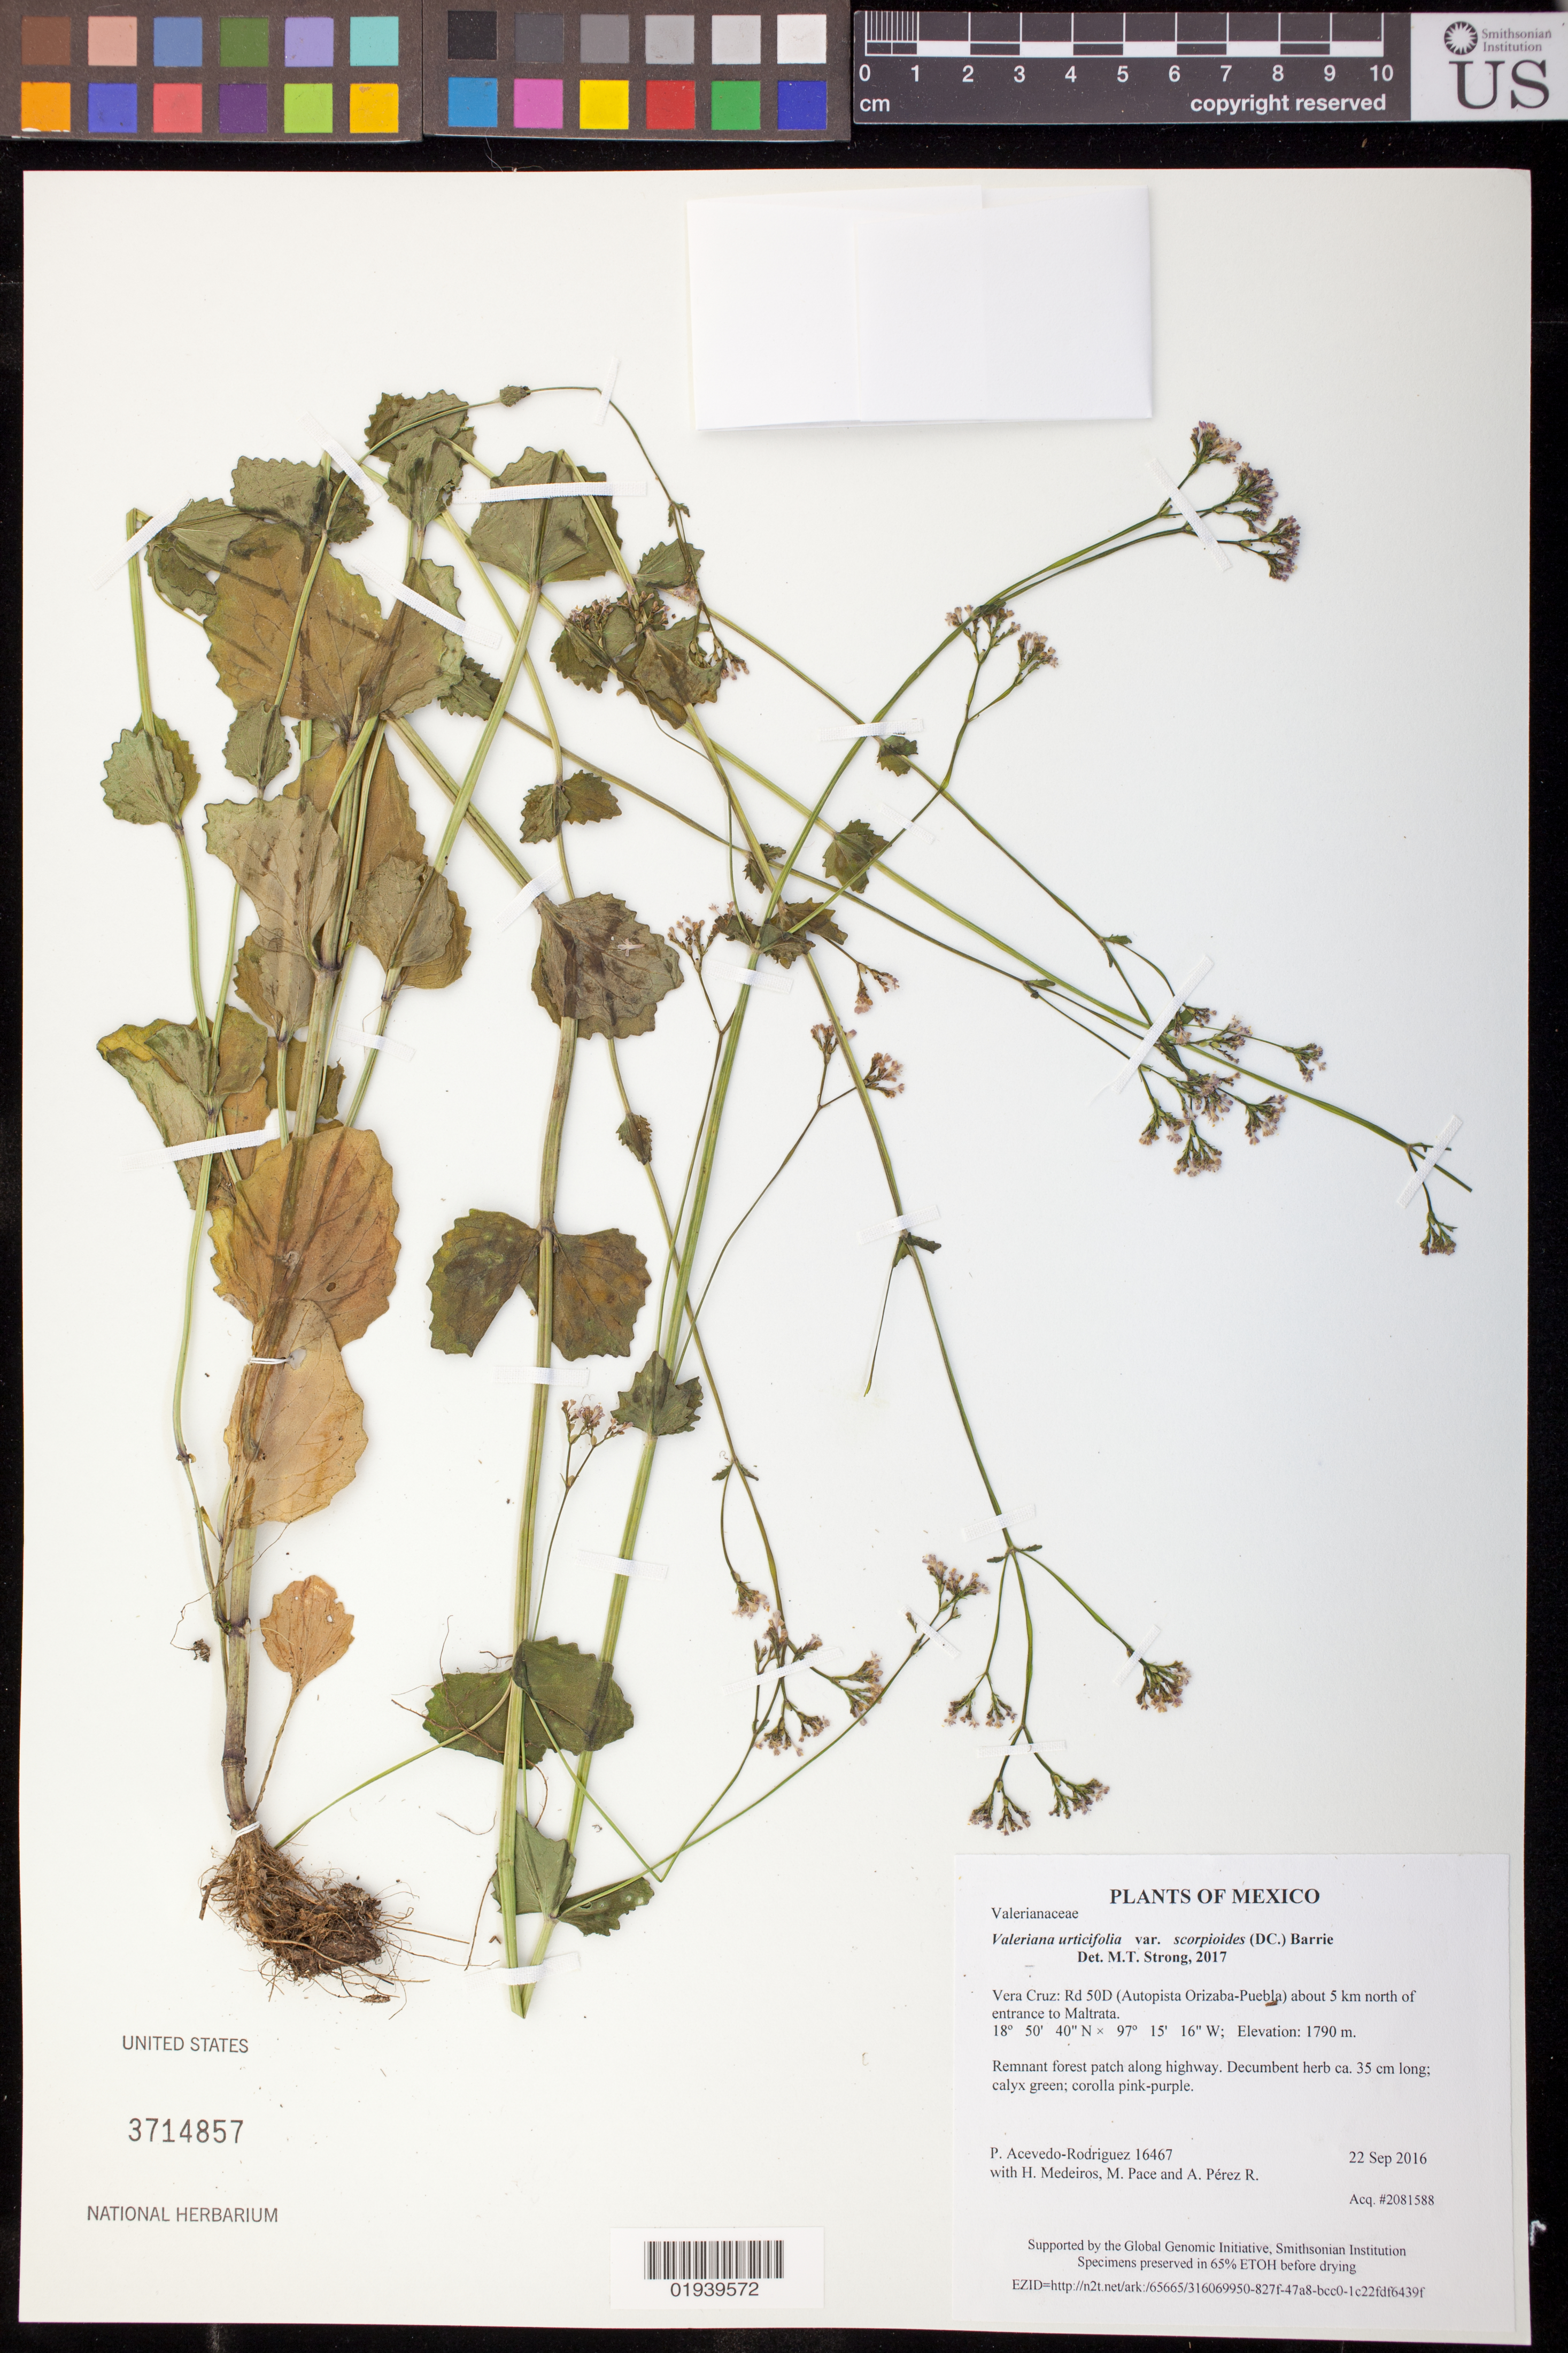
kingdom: Plantae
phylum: Tracheophyta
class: Magnoliopsida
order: Dipsacales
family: Caprifoliaceae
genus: Valeriana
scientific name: Valeriana urticifolia var. scorpioides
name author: (DC.) Barrie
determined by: Strong, M. T., (US), Smithsonian Institution - National Museum of Natural History (UNITED STATES)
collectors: P. Acevedo-Rodr., H. Medeiros, M. R. Pace & A. Pérez R.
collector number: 16467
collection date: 2016-09-22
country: Mexico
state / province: Veracruz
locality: Rd 50D (Autopista Orizaba-PPuebla) about 5 km north of entrance to Maltrata.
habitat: Remnant forest patch along highway.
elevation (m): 1790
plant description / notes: US, NY, K, MO, F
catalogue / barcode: US 3714857